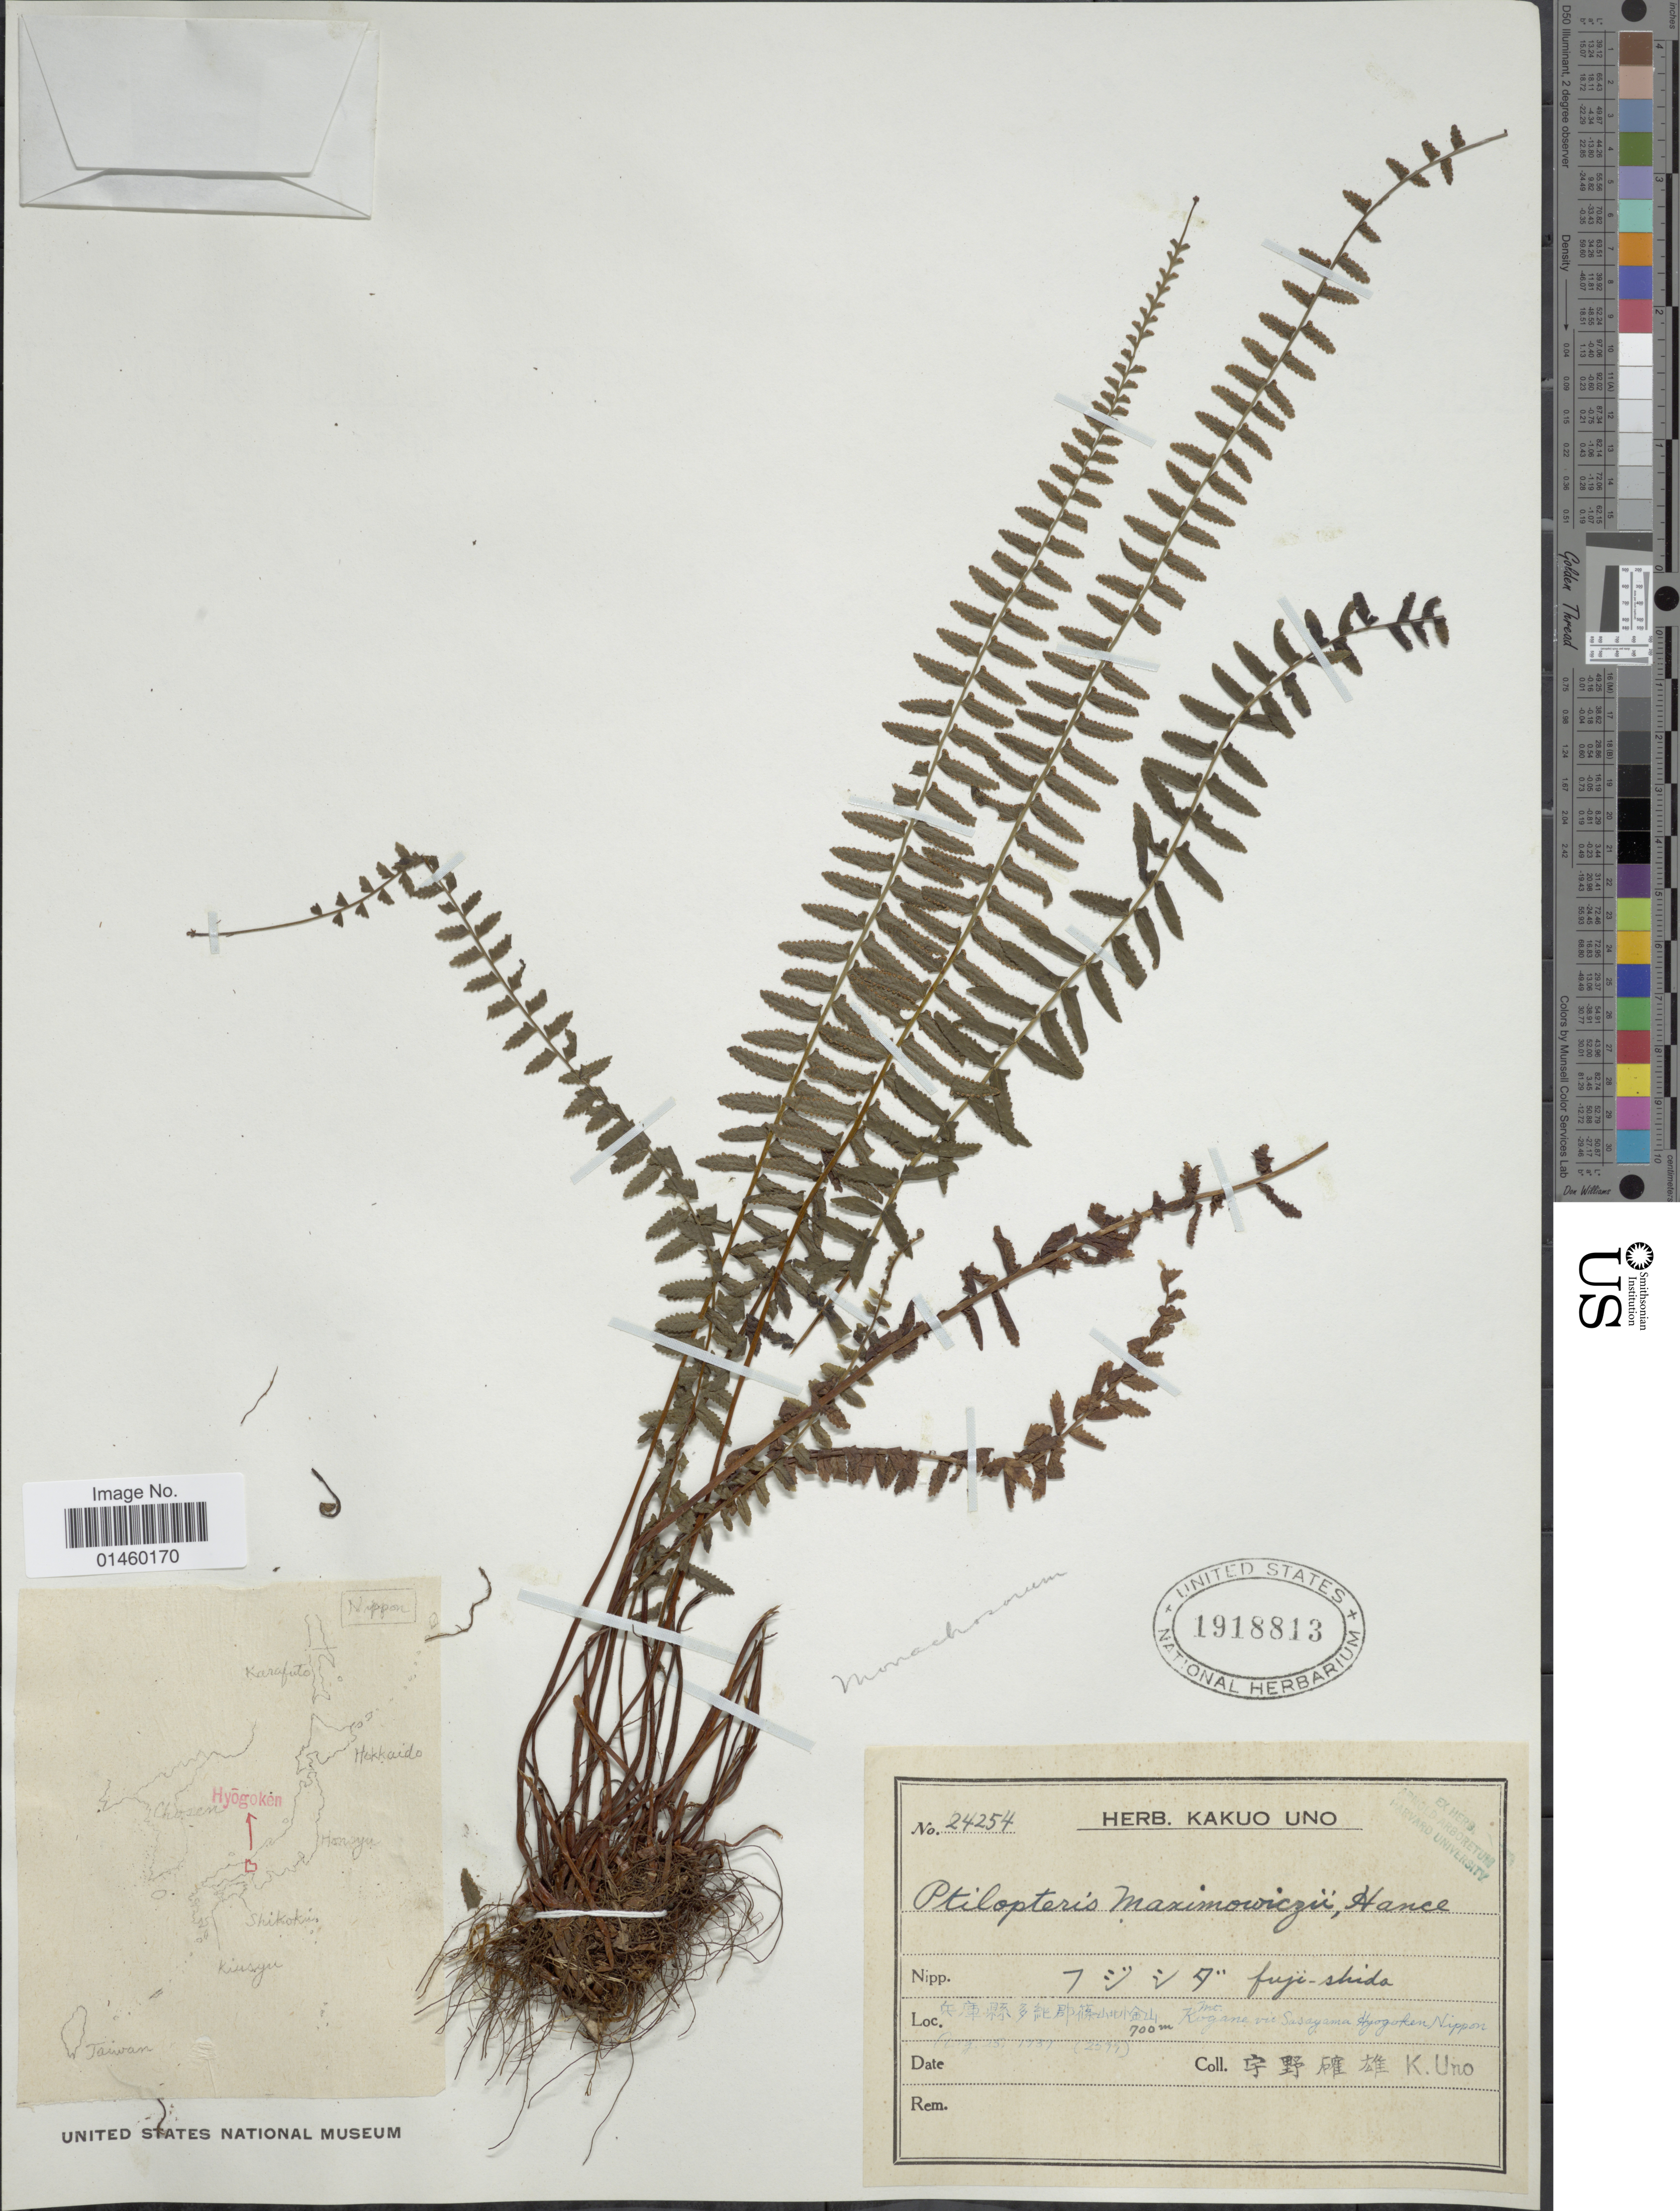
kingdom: Plantae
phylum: Tracheophyta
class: Polypodiopsida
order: Polypodiales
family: Dennstaedtiaceae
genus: Monachosorum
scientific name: Monachosorum maximowiczii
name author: (Baker) Hayata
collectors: K. Uno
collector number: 24254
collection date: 1937-08-25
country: Japan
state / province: Hyogo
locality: Mt. Kugabe vie Susayama Hyogo-ken Nippon.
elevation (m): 700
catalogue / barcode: US 1918813